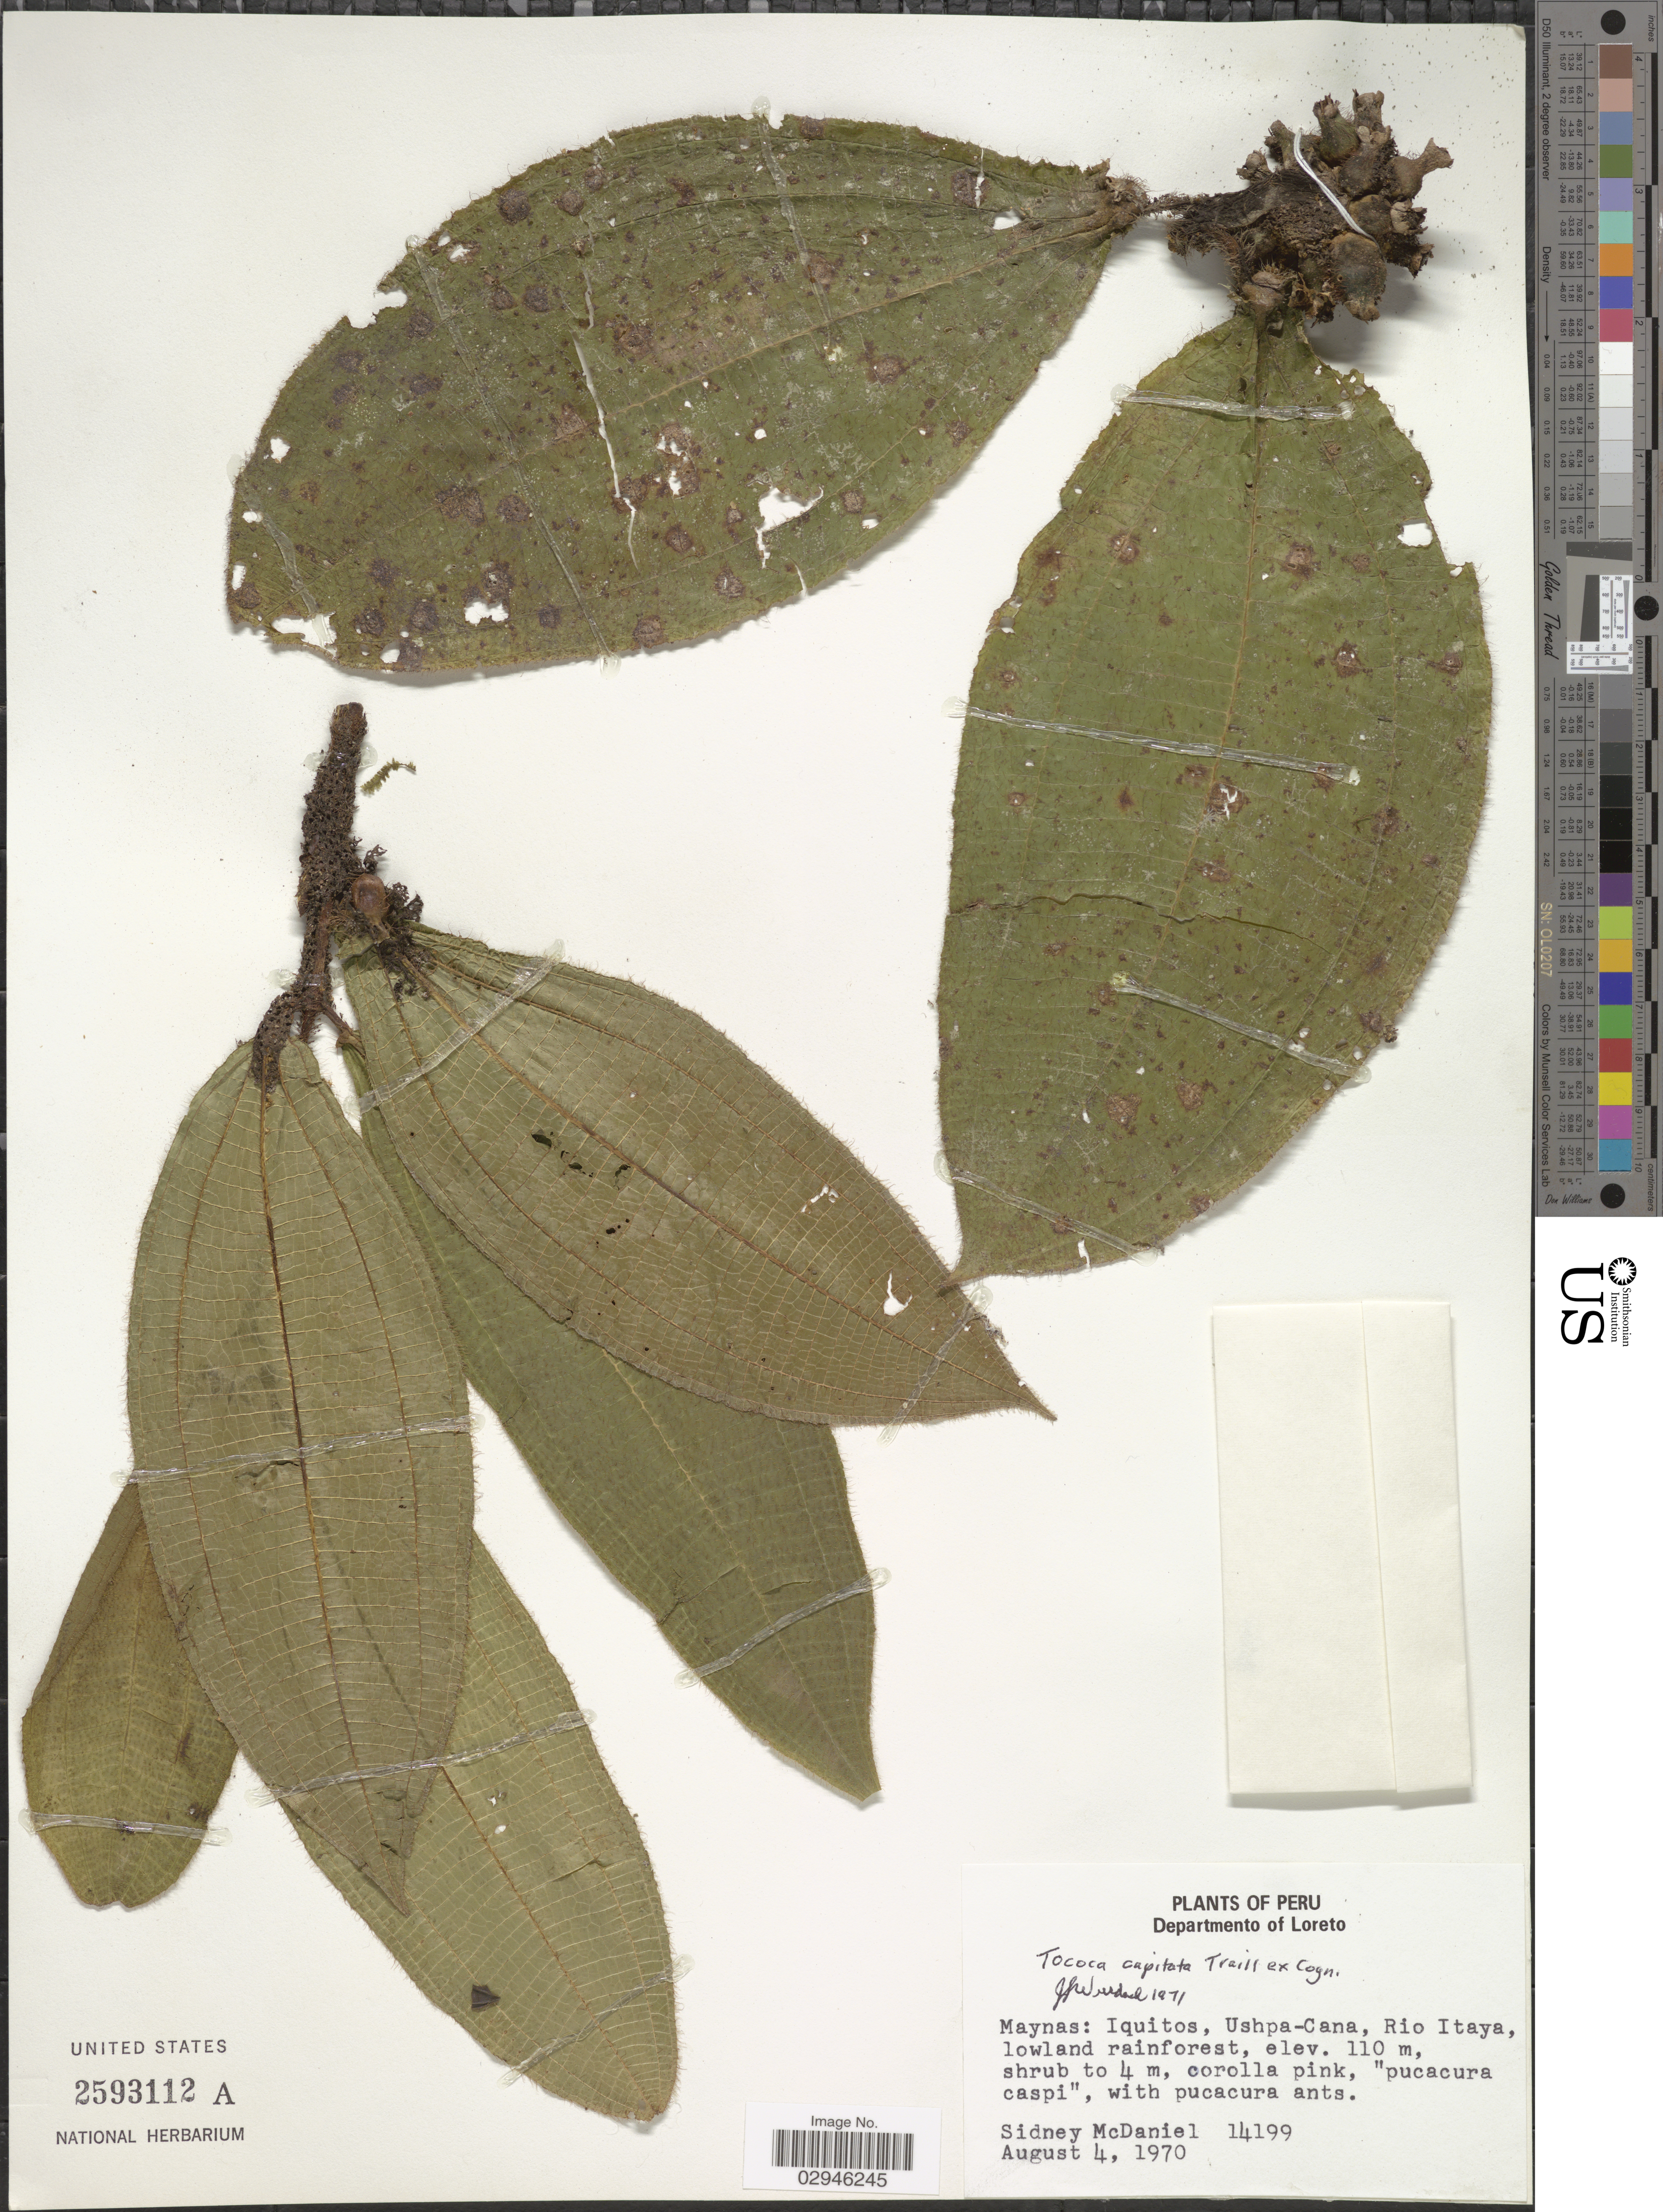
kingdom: Plantae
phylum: Tracheophyta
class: Magnoliopsida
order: Myrtales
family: Melastomataceae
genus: Tococa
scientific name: Tococa capitata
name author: Trail ex Cogn.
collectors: S. McDaniel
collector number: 14199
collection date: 1970-08-04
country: Peru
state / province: Loreto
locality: Departmento of Loreto. Maynas: Iquitos, Ushpa-Cana, Rio Itaya.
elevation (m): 110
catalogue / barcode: US 2593112A